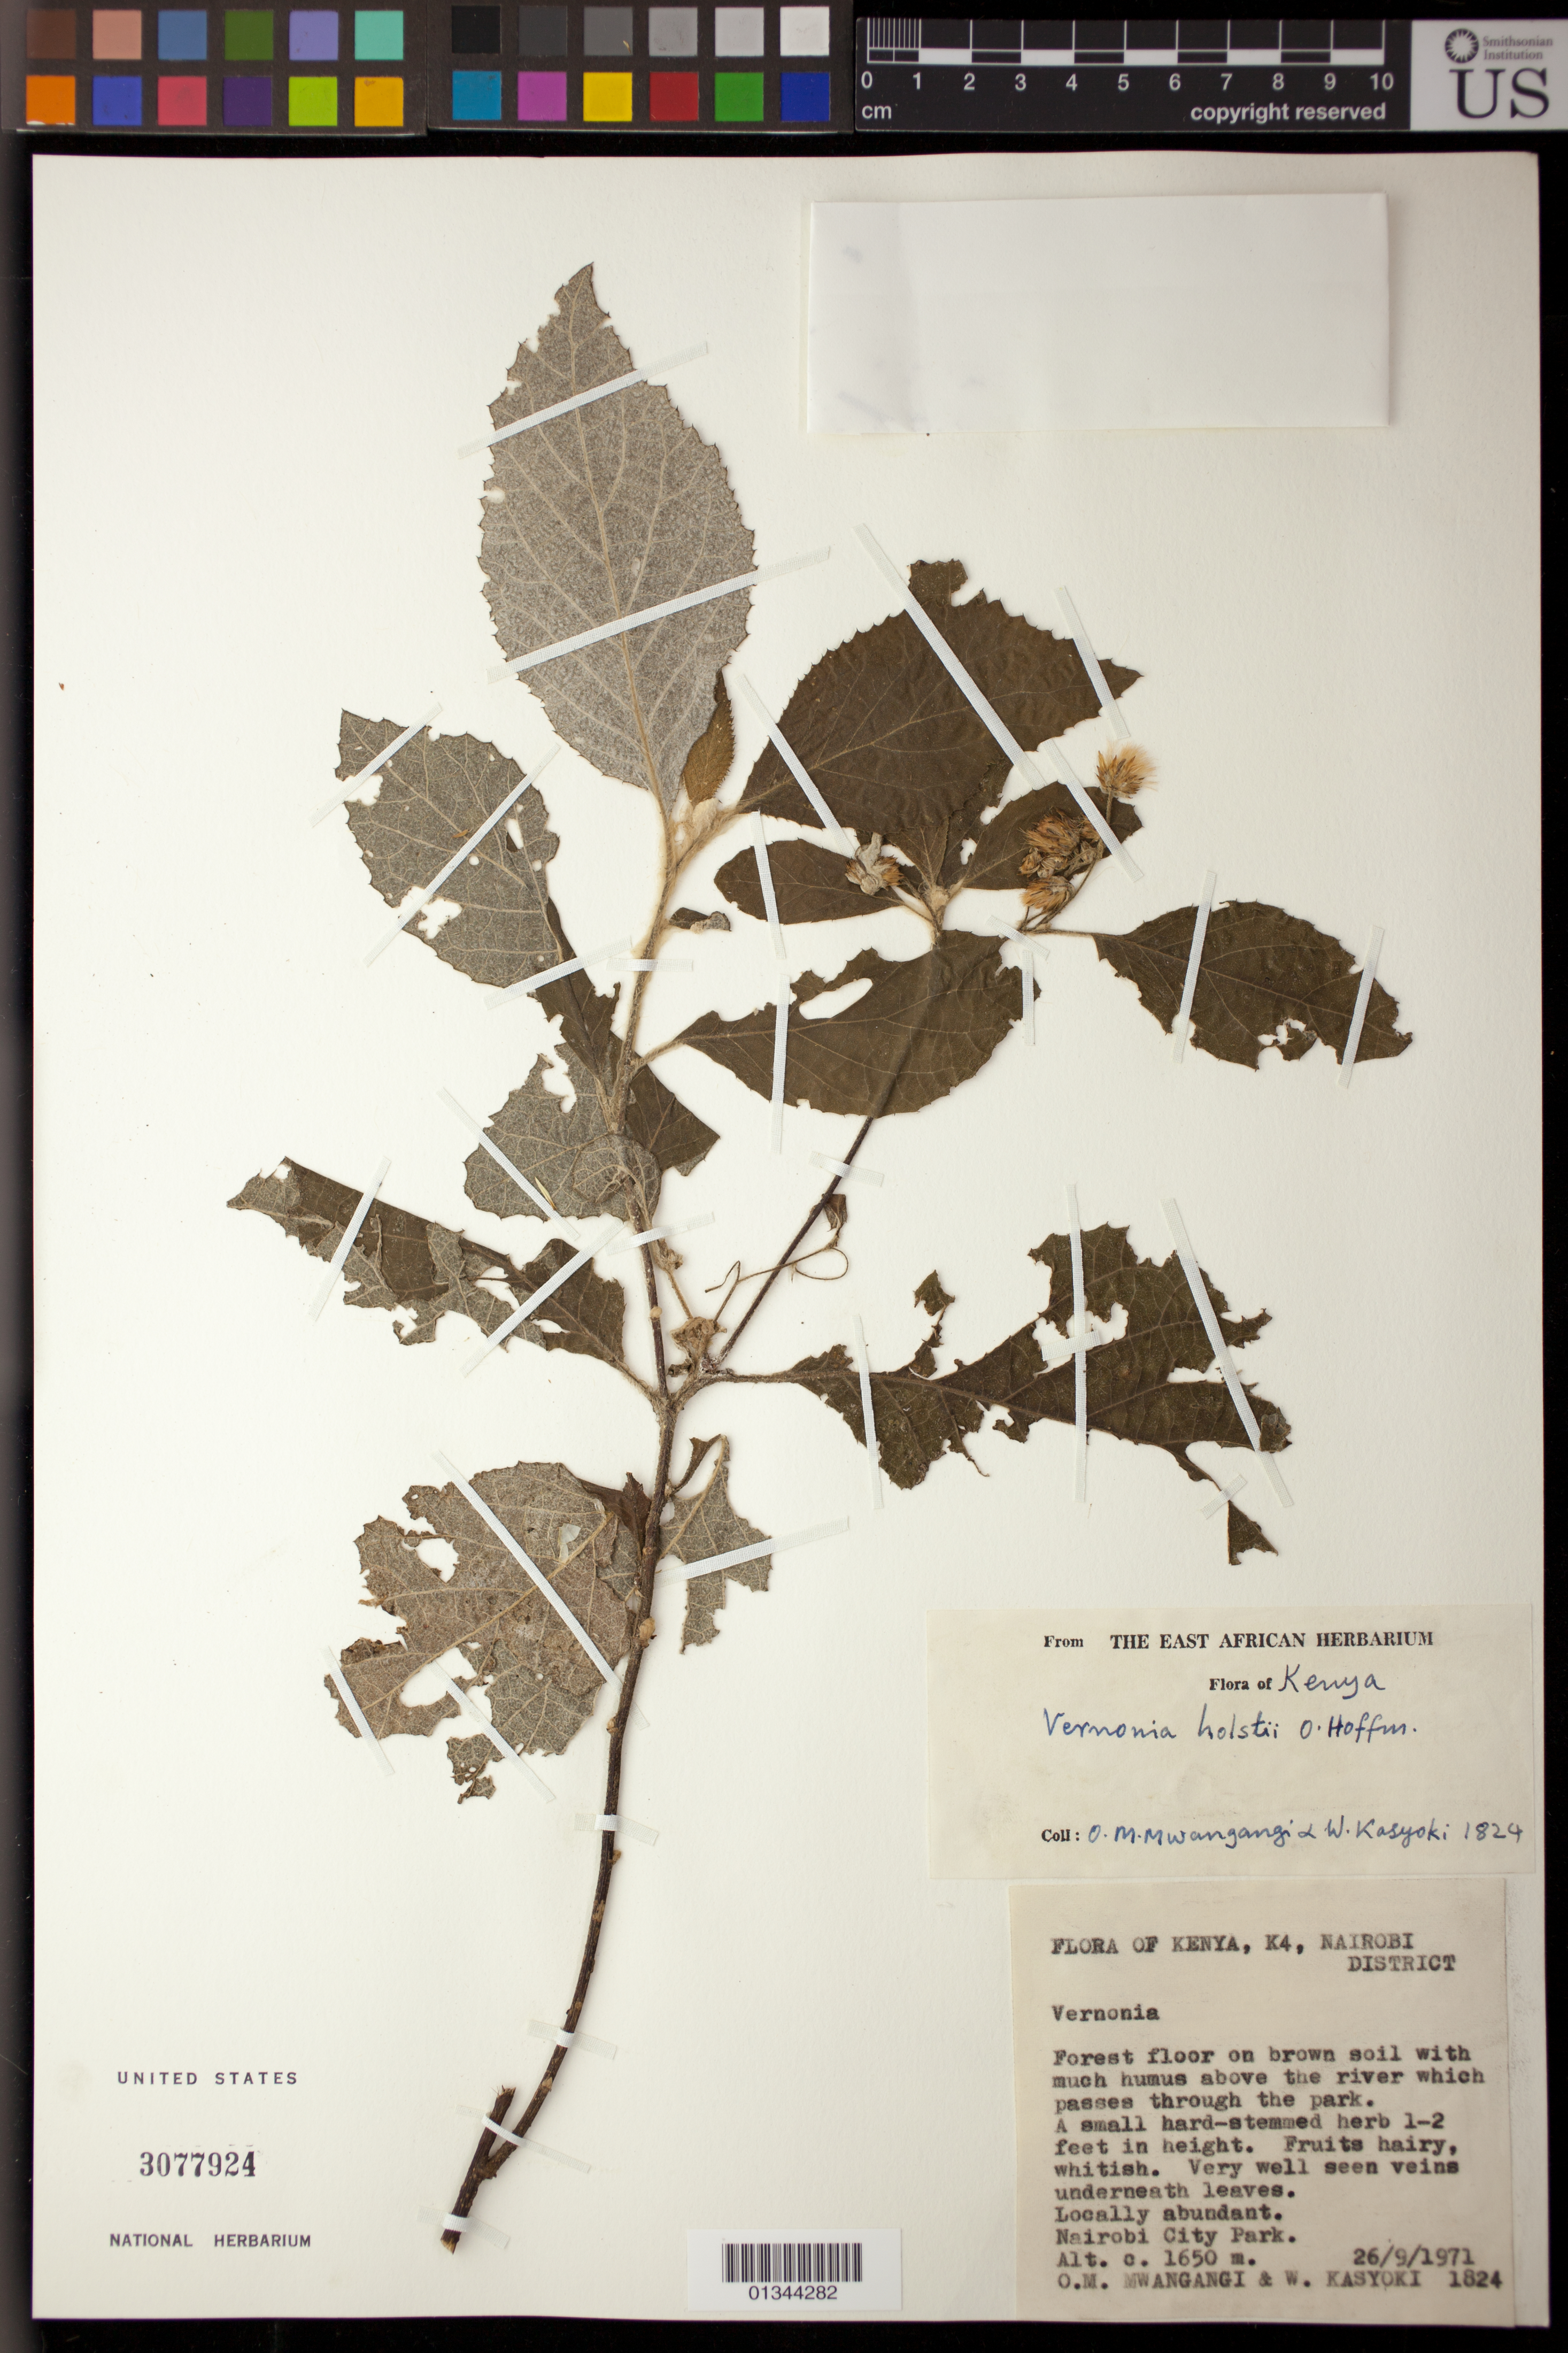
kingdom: Plantae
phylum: Tracheophyta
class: Magnoliopsida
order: Asterales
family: Asteraceae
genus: Vernonia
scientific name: Vernonia holstii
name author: O. Hoffm.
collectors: O. M. Mwangangi & W. Kasyoki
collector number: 1824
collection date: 1971-09-26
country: Kenya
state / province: Nairobi Area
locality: Nairobi City Park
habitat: Forest floor on brown soil with much humus above the river which passes through the park.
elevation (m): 1650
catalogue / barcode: US 3077924